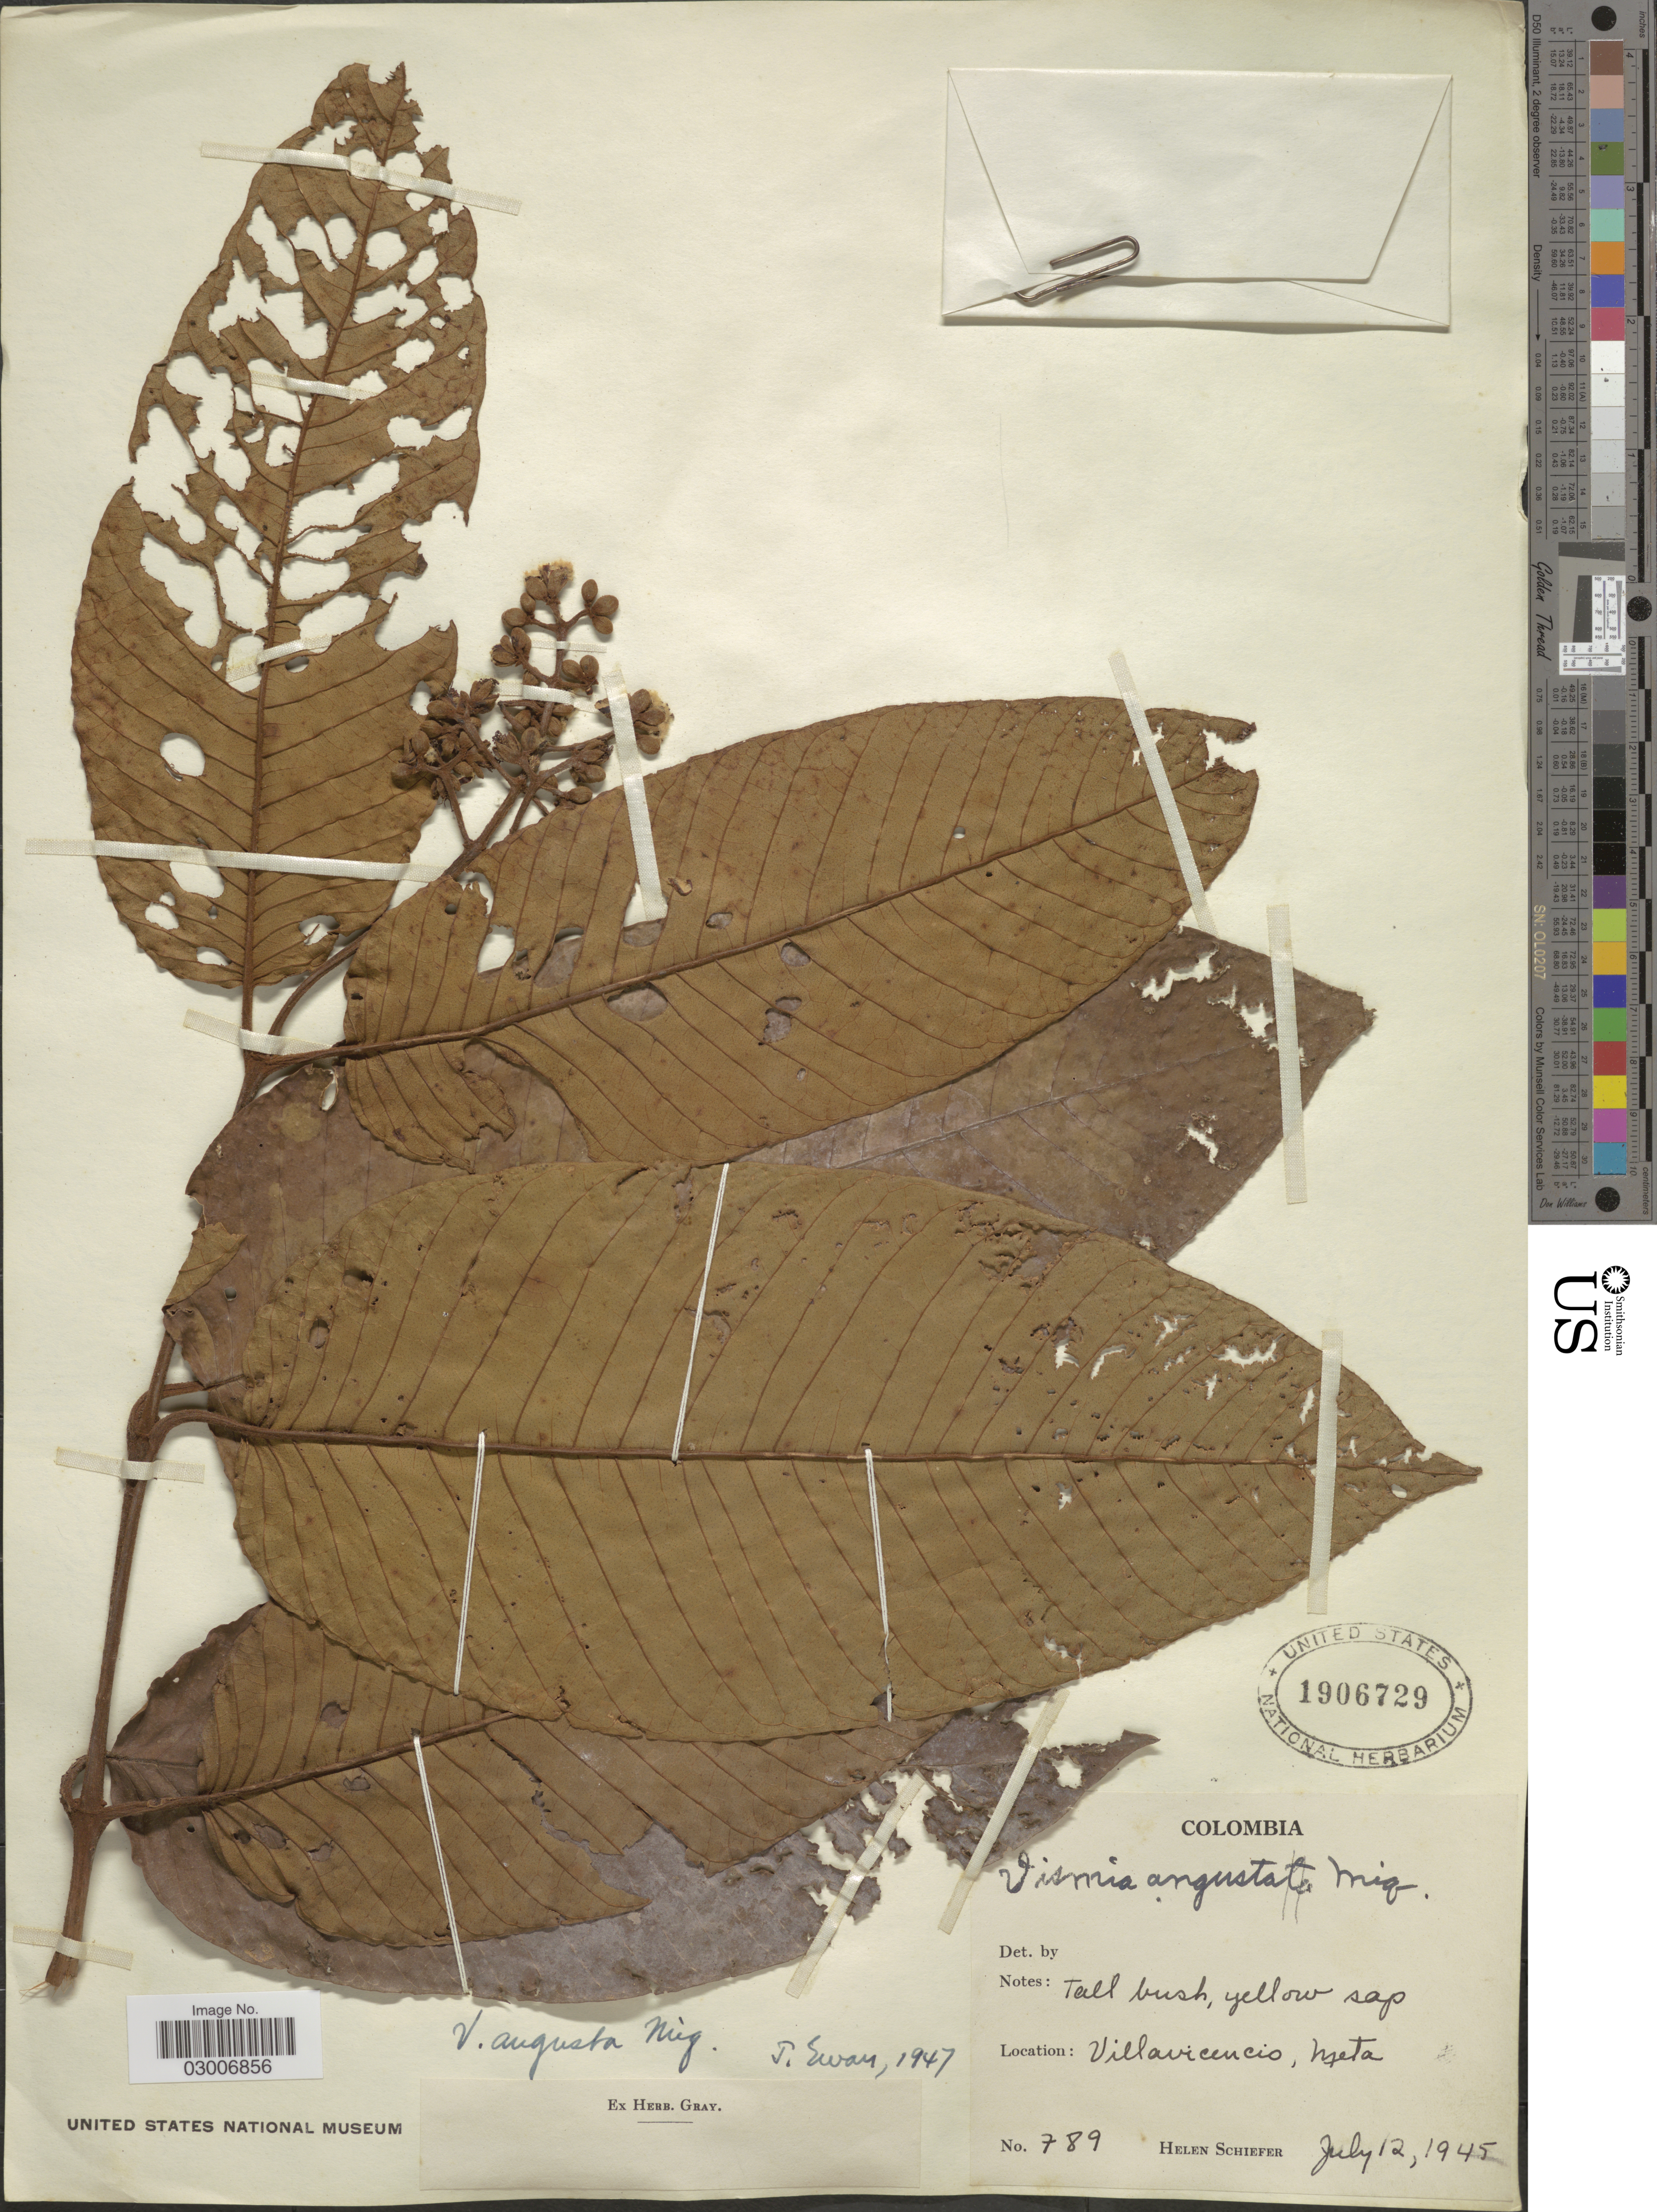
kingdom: Plantae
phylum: Tracheophyta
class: Magnoliopsida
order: Malpighiales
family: Hypericaceae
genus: Vismia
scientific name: Vismia macrophylla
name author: Kunth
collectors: H. Schiefer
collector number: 789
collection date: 1945-07-12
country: Colombia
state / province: Meta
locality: Villavicencio, Meta.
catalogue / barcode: US 1906729